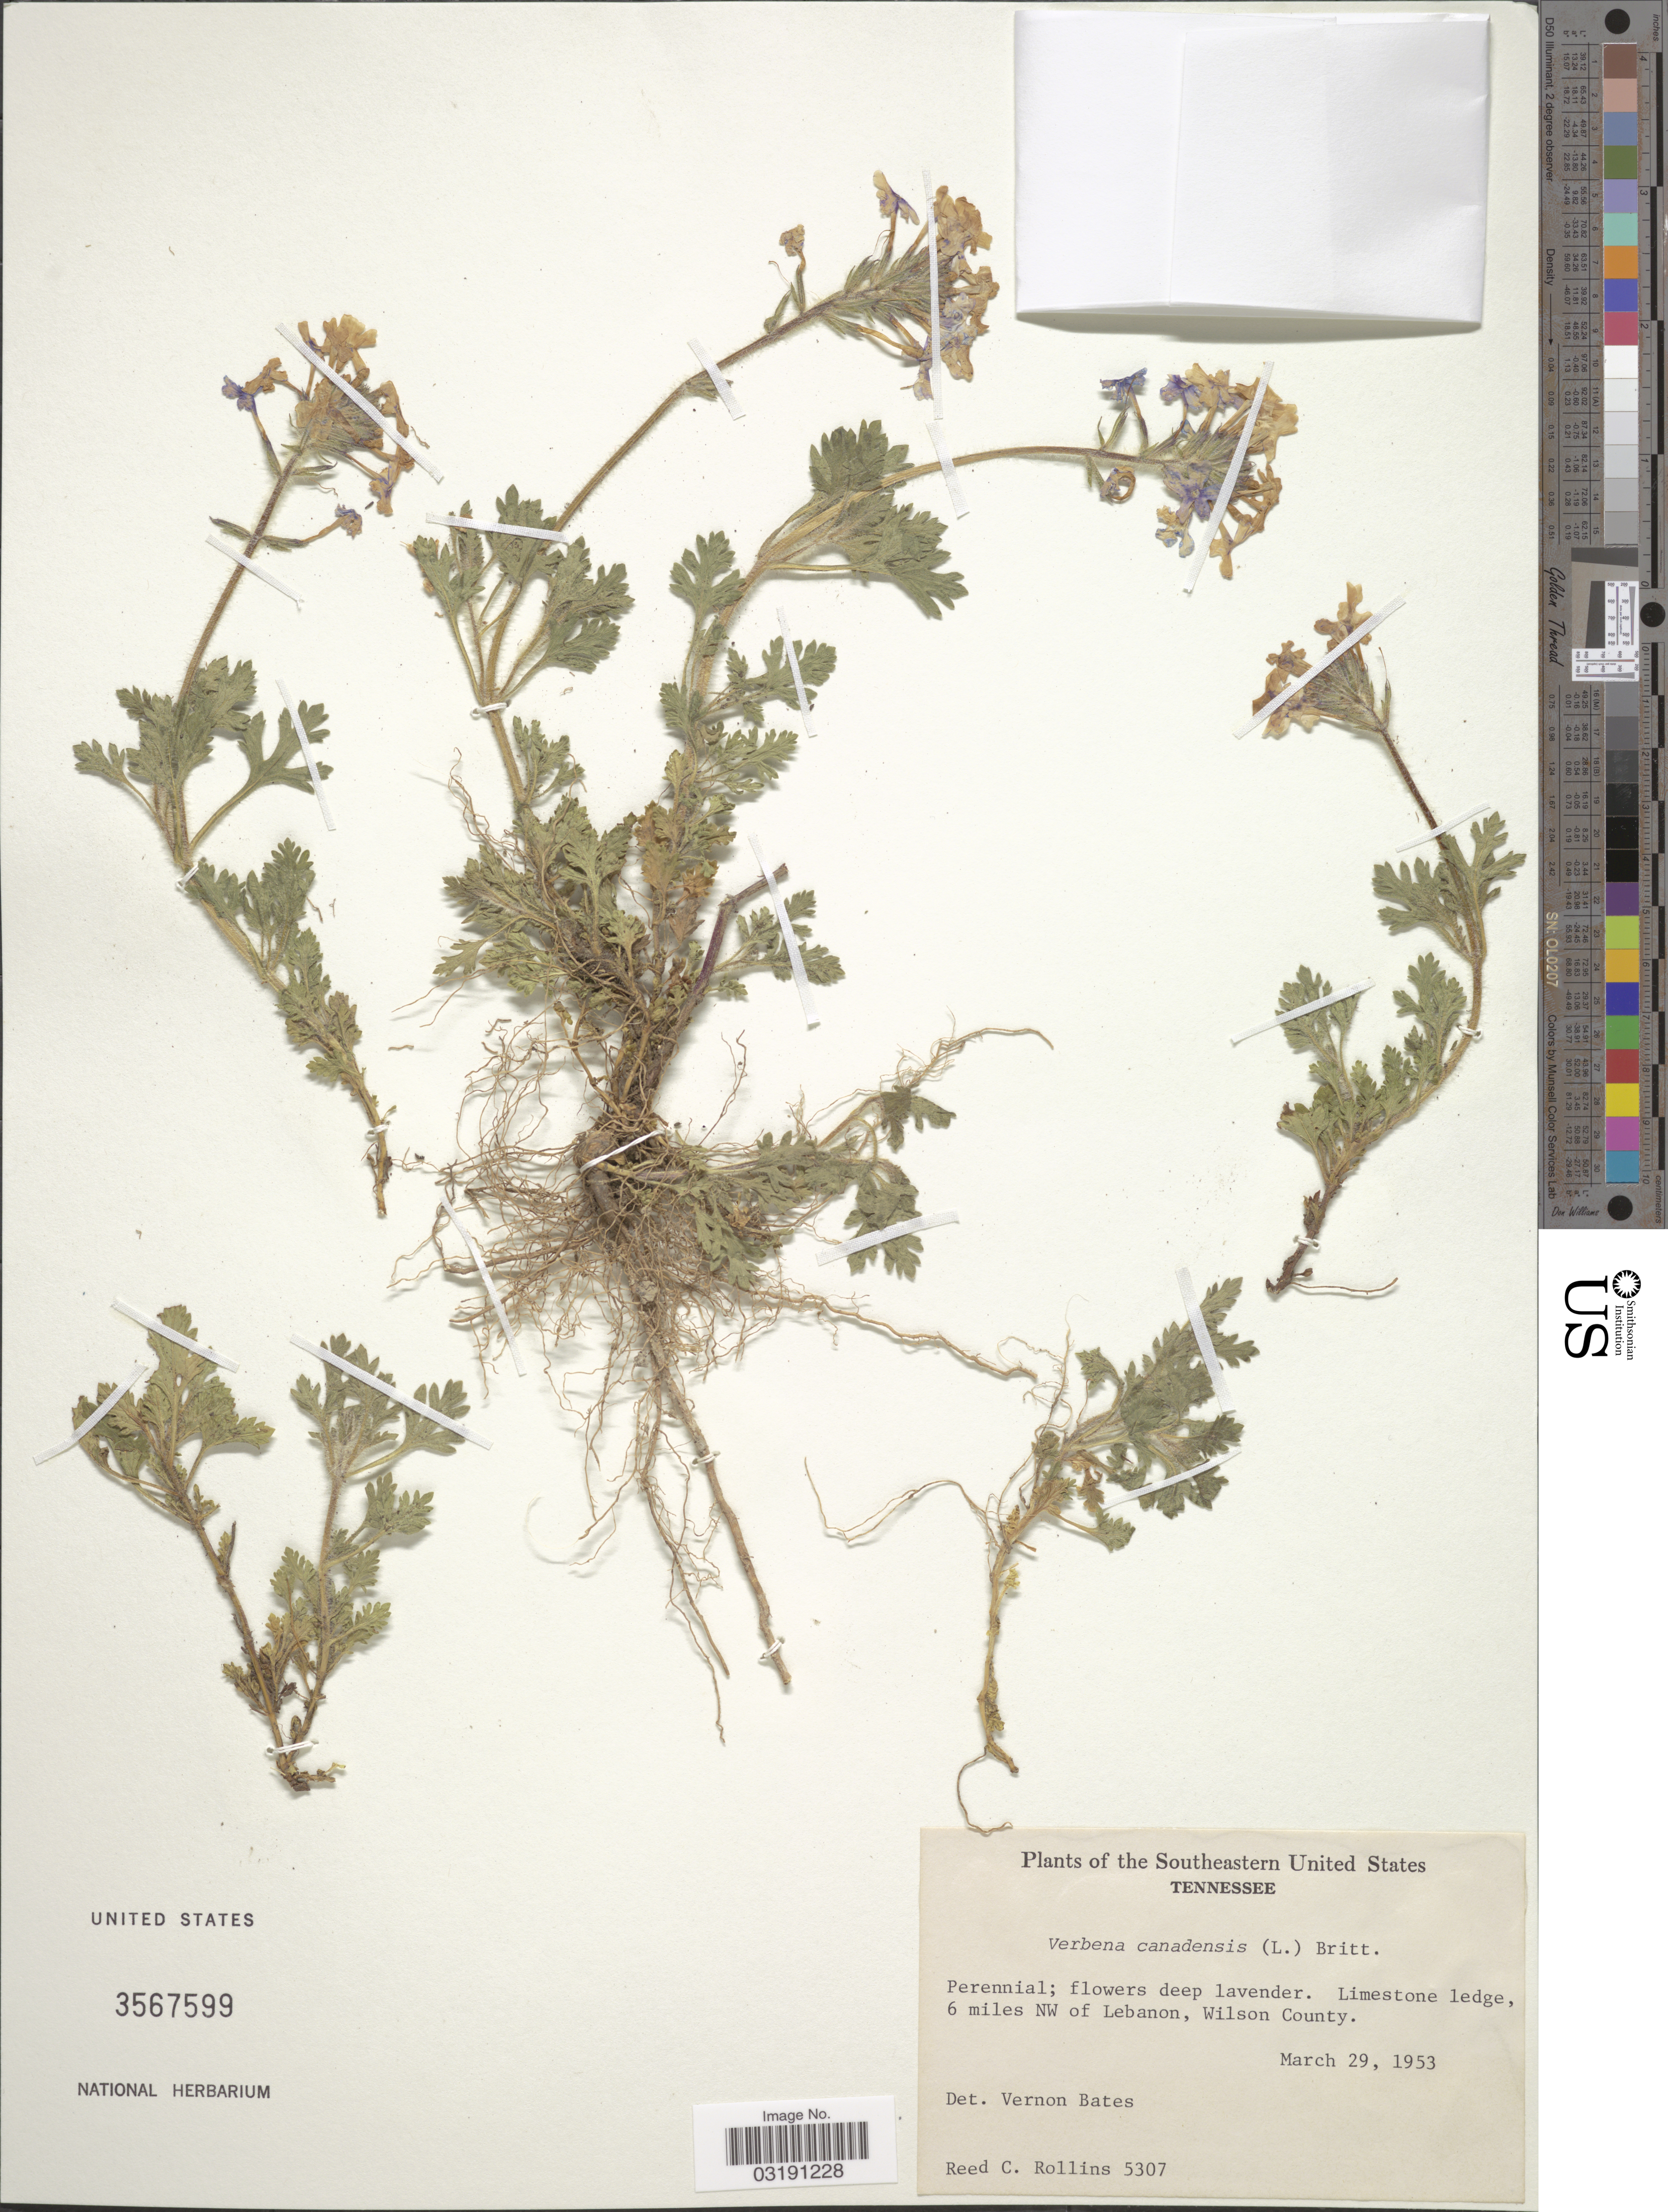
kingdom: Plantae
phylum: Tracheophyta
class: Magnoliopsida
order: Lamiales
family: Verbenaceae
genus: Verbena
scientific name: Verbena canadensis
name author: (L.) Britton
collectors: R. C. Rollins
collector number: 5307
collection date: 1953-03-29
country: United States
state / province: Tennessee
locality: Southern United States. 6 miles NW of Lebanon, Wilson County.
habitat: limestone ledge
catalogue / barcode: US 3567599